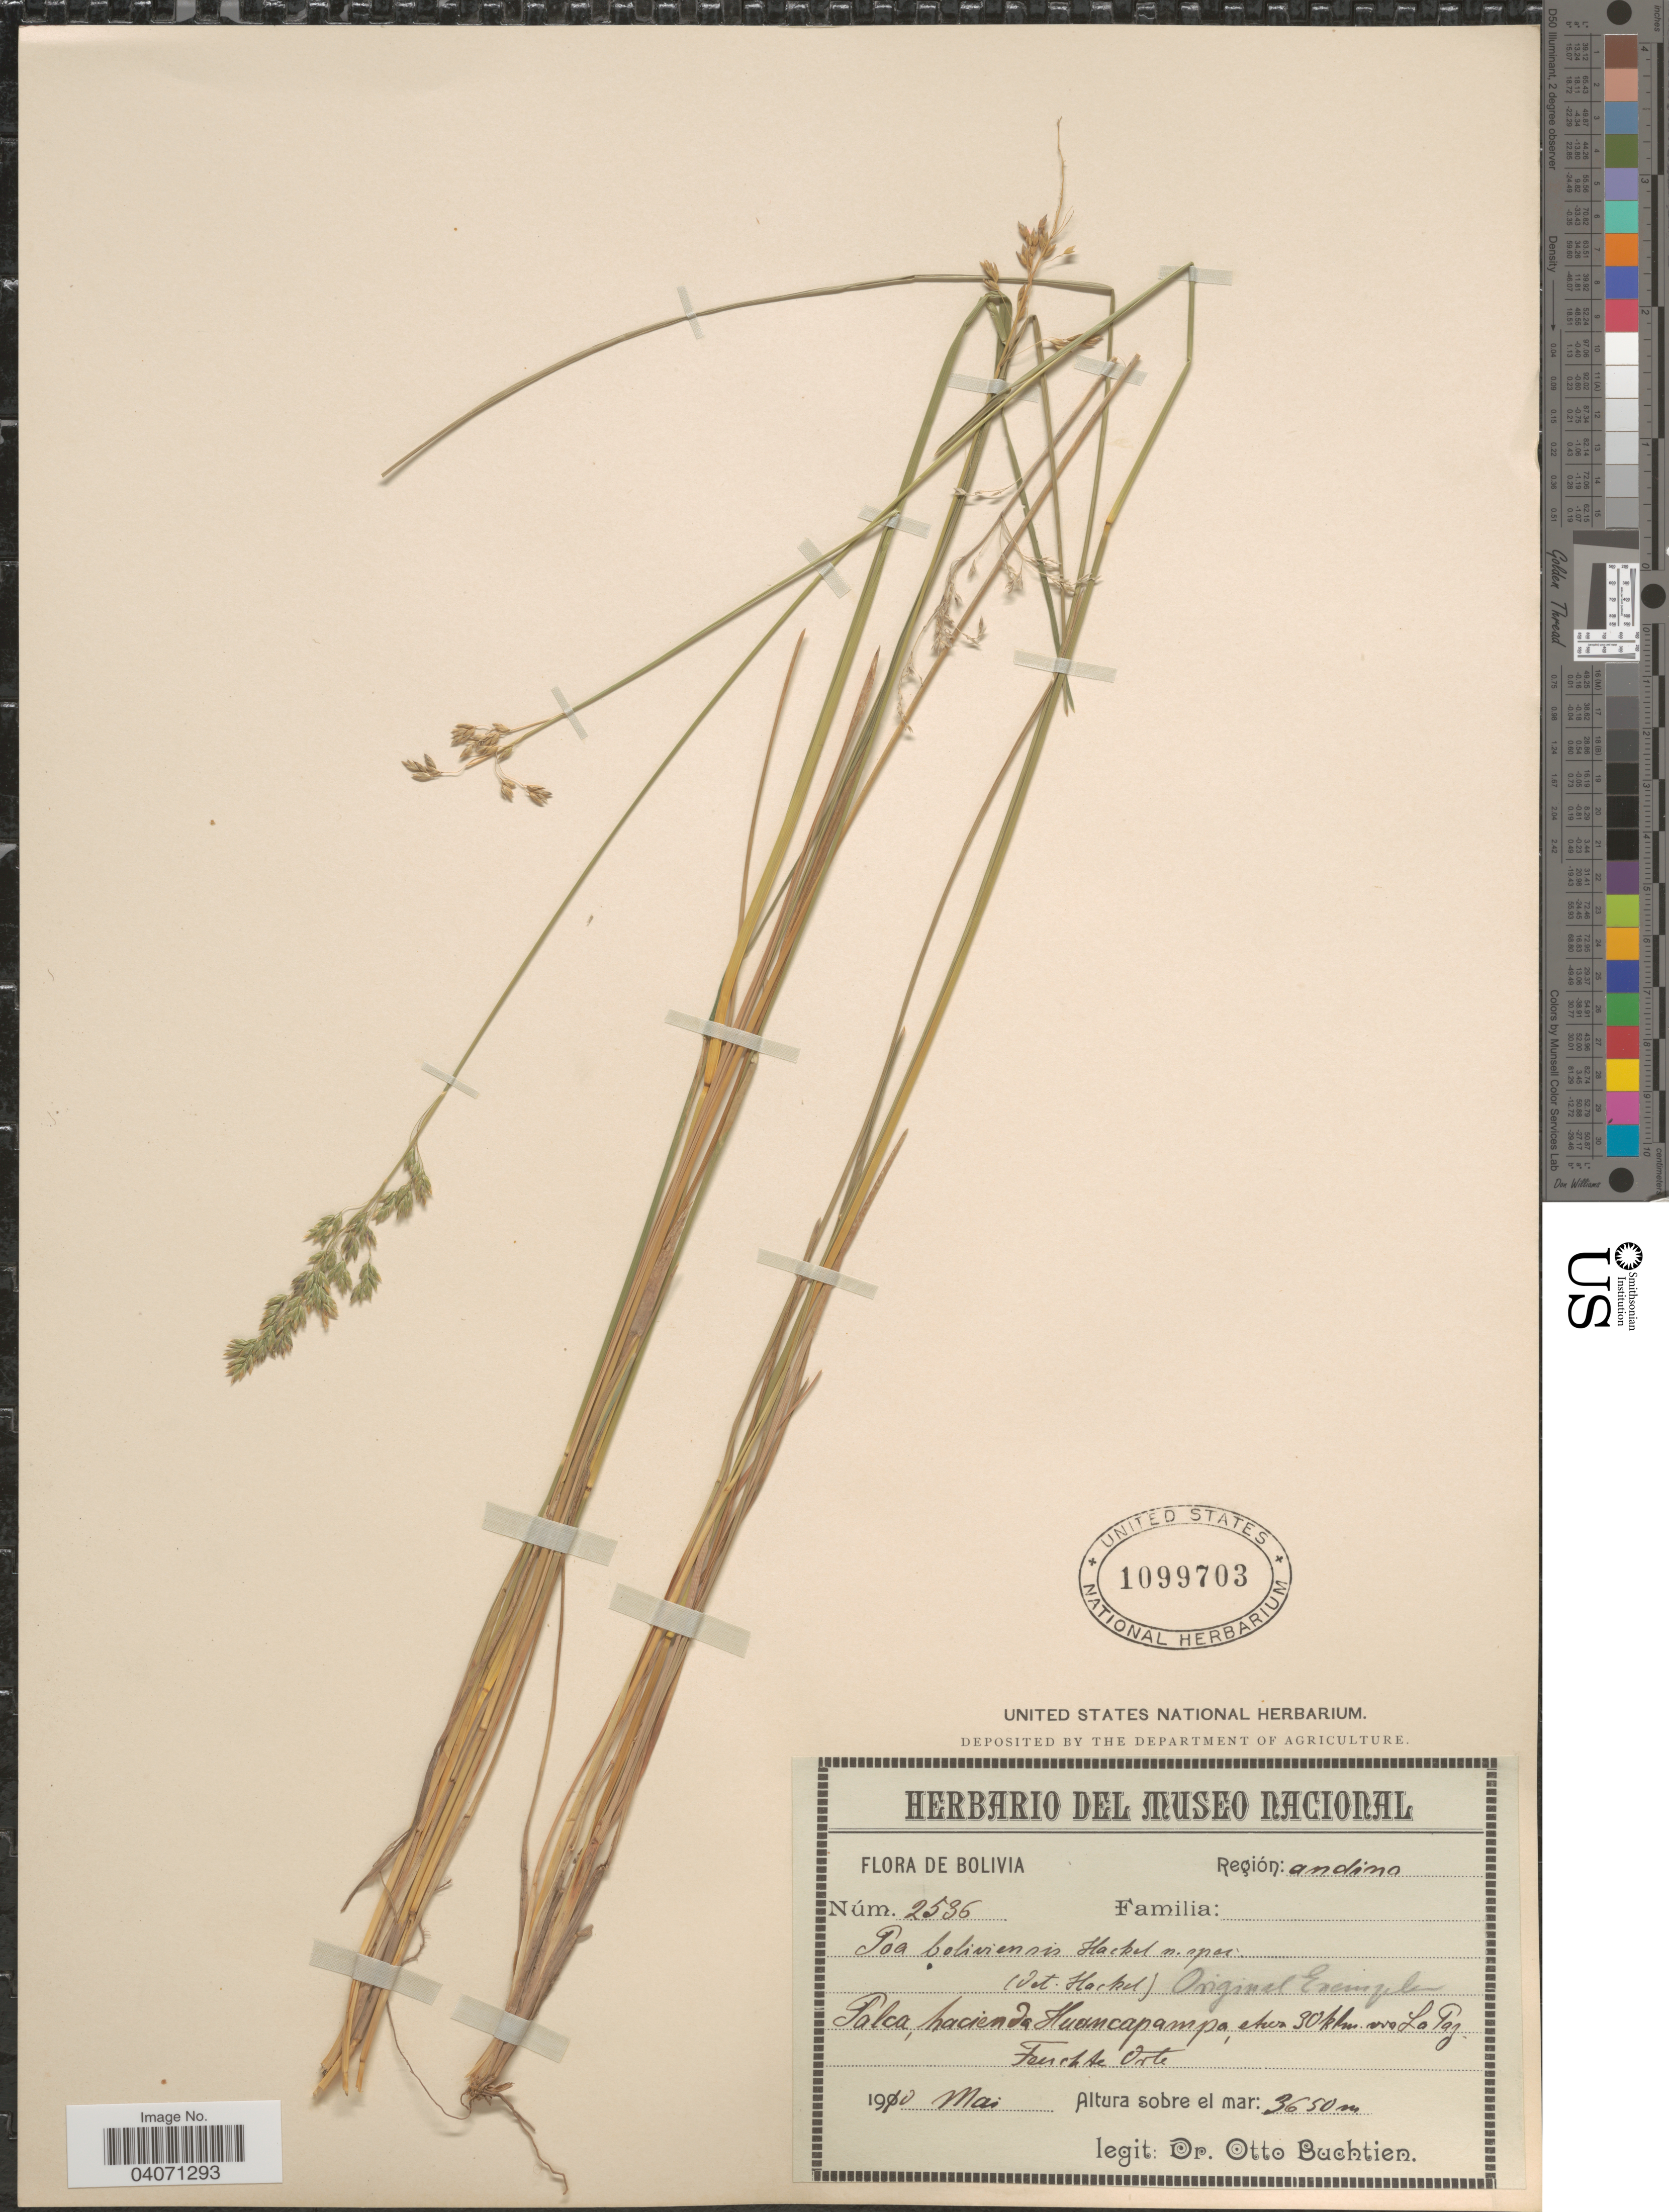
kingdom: Plantae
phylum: Tracheophyta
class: Liliopsida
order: Poales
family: Poaceae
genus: Poa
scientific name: Poa pratensis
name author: L.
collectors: O. Buchtien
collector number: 2536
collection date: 1910-05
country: Bolivia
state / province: La Paz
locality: Región: andina. Palca, hacienda Huancapampa, eker 30 klm ovo La Paz. Feuchte Orte.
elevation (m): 3650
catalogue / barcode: US 1099703